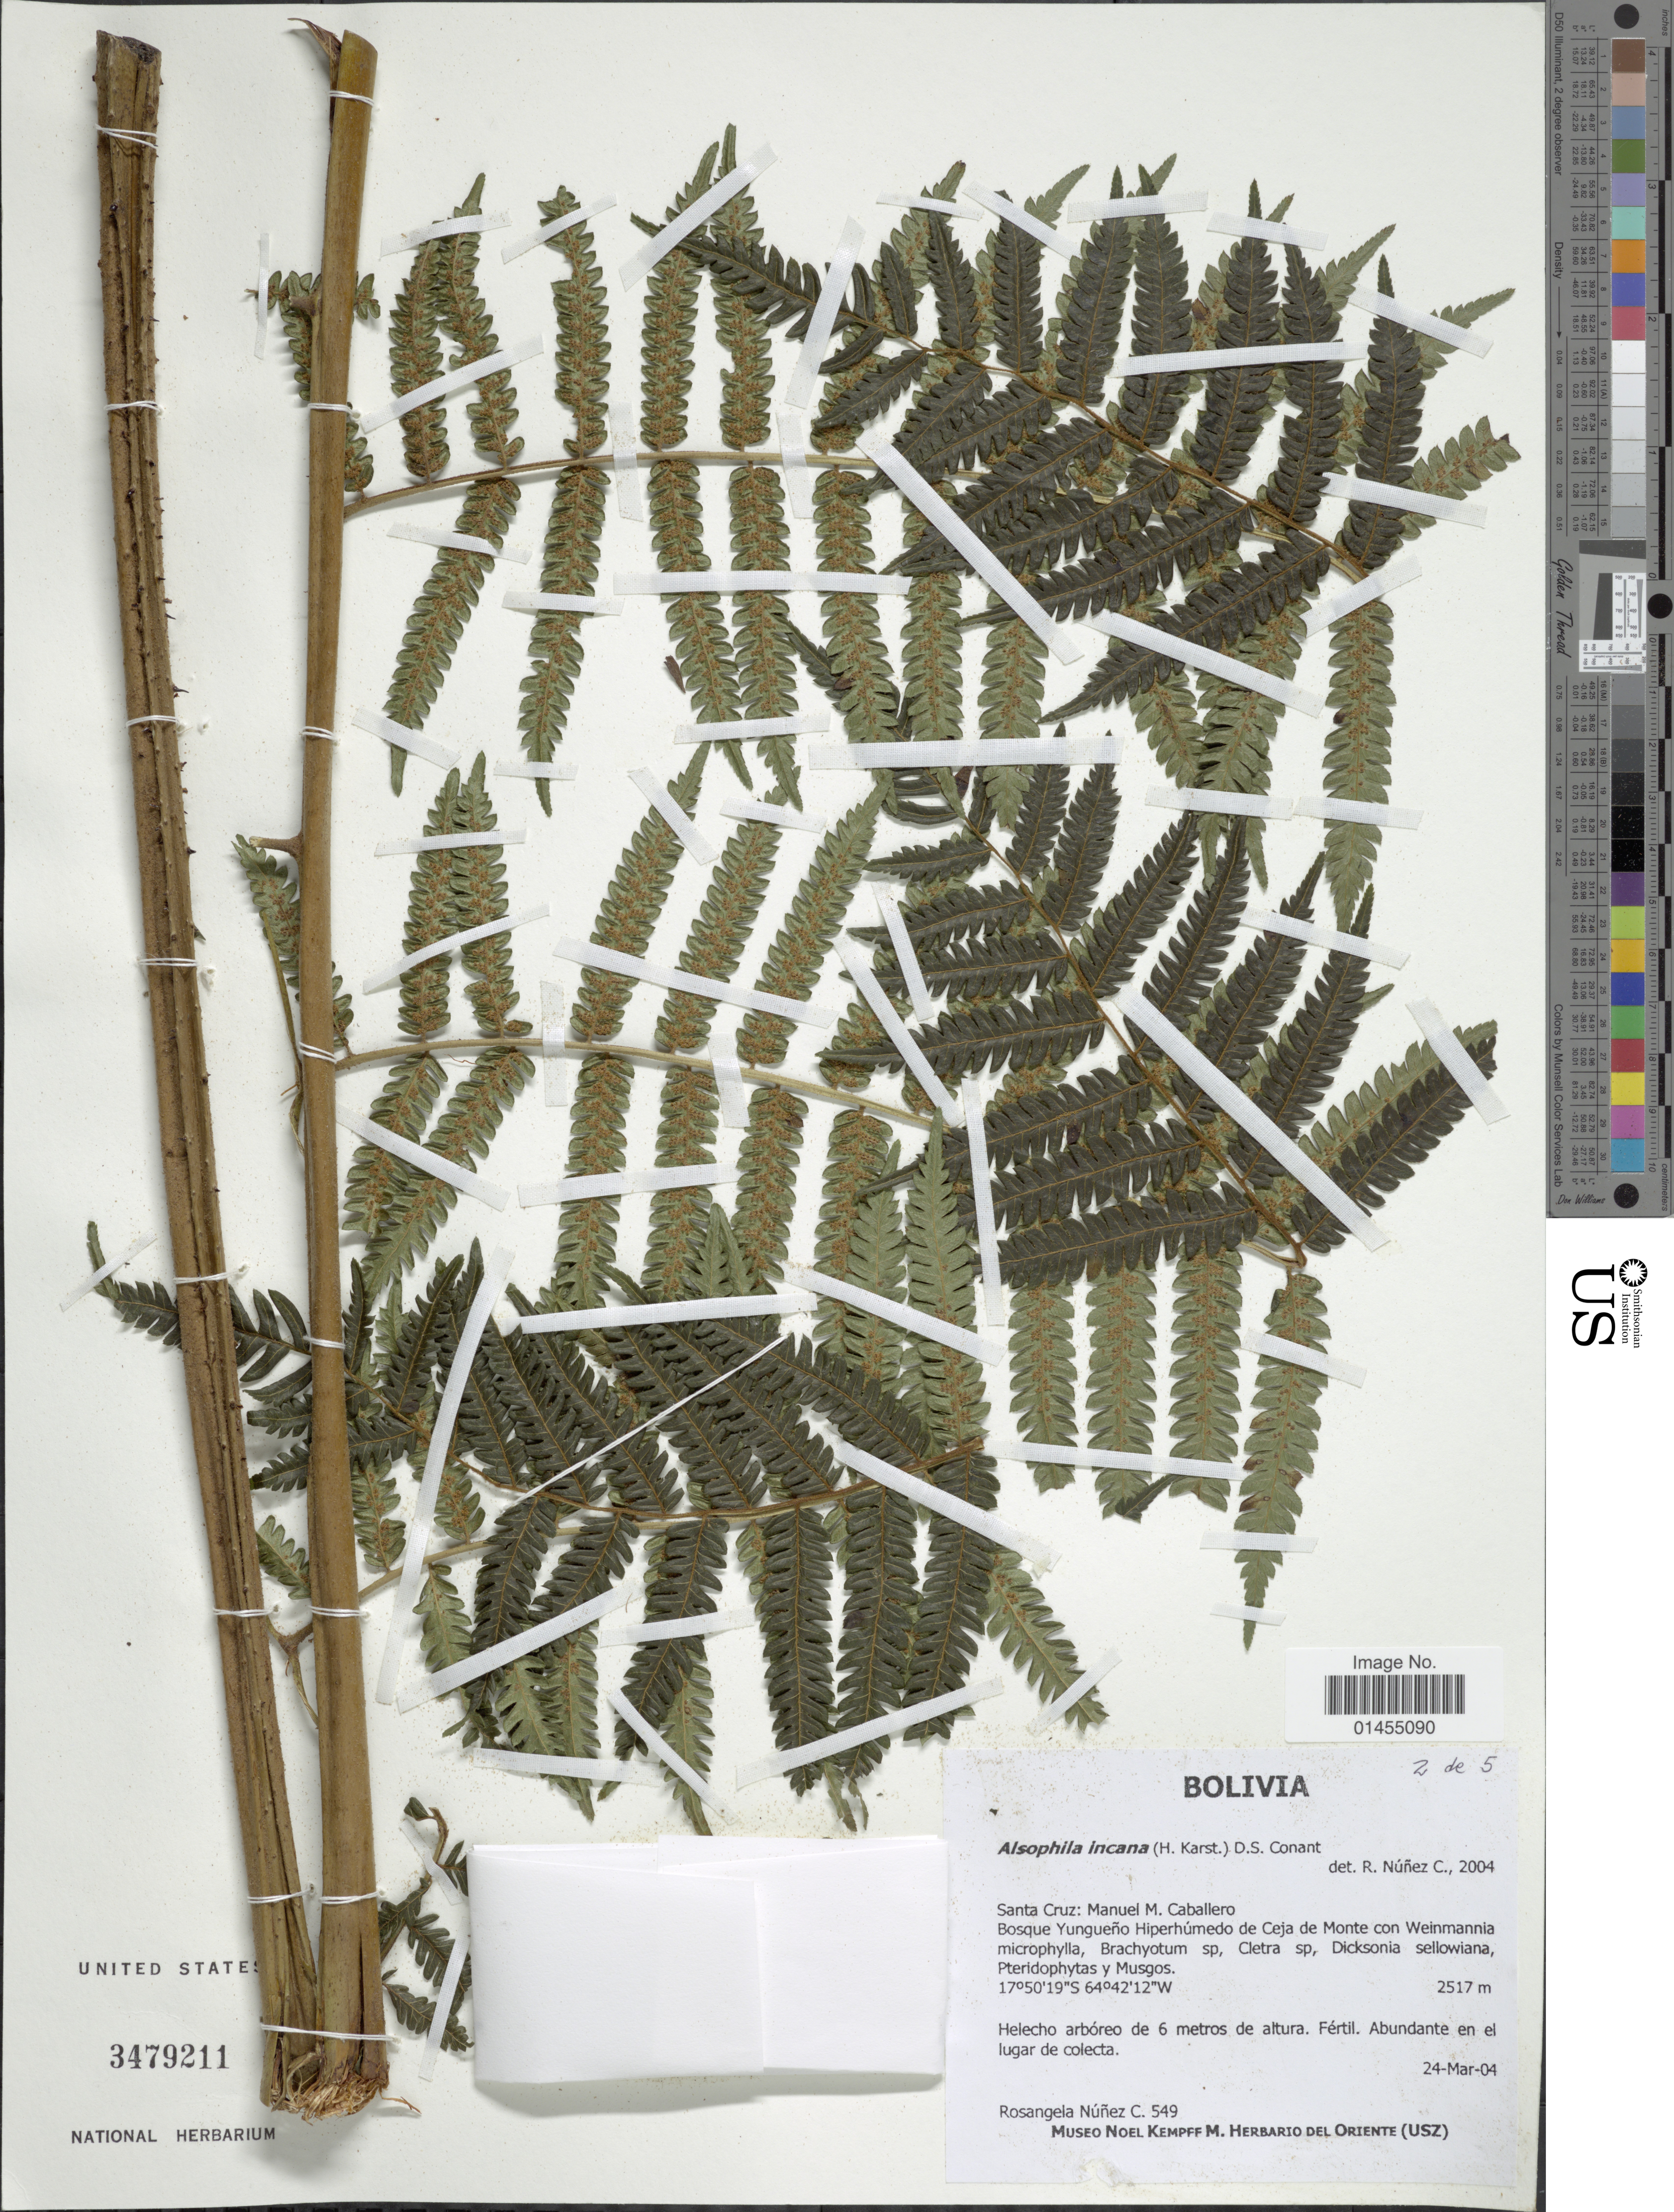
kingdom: Plantae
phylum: Tracheophyta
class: Polypodiopsida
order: Cyatheales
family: Cyatheaceae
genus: Alsophila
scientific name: Alsophila incana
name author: (H. Karst.) D.S. Conant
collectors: R. Núñez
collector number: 549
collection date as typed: Transcribed d/m/y: 24/3/4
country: Bolivia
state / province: Santa Cruz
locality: Manuel M. Caballero. Bosque Yungueño Hiperhúmedo de Ceja de Monte con Weinmannia microphylla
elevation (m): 2517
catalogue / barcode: US 3479211